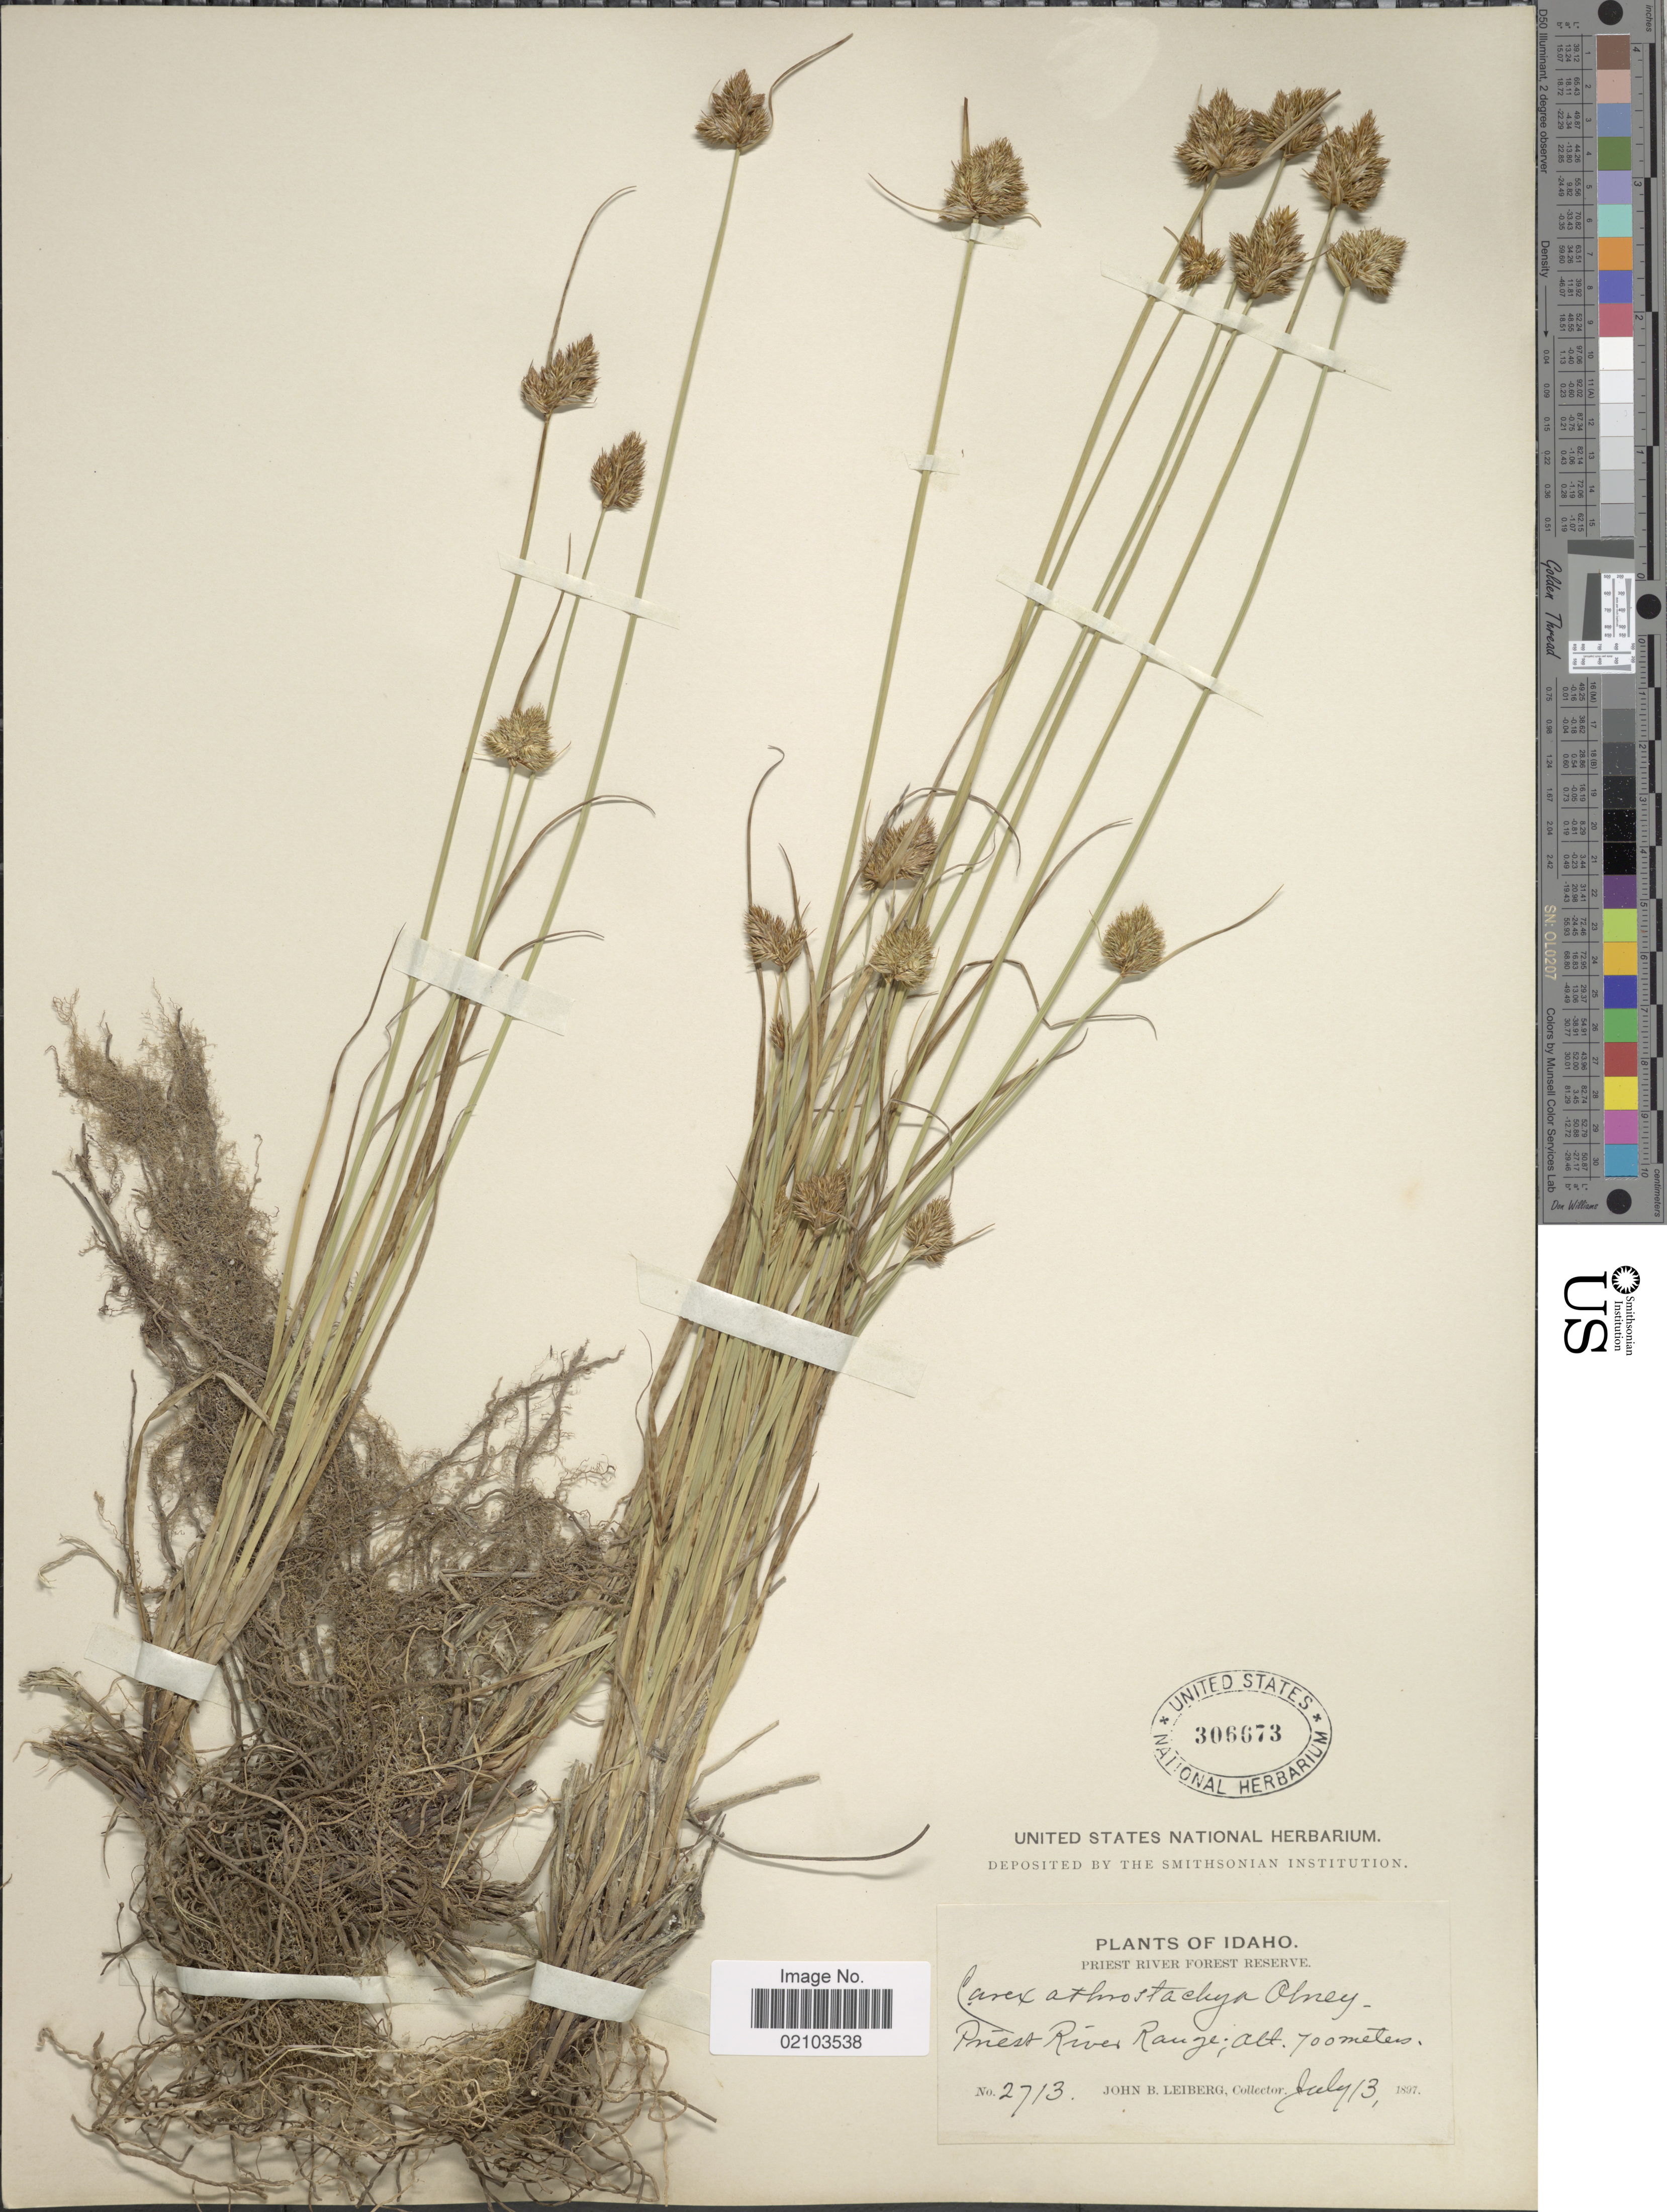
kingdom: Plantae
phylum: Tracheophyta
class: Liliopsida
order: Poales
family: Cyperaceae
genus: Carex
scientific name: Carex athrostachya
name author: Olney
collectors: J. B. Leiberg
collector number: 2713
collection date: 1897-07-13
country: United States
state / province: Idaho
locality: Priest River Forest Reserve, Priest River Range.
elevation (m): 700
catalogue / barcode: US 306673